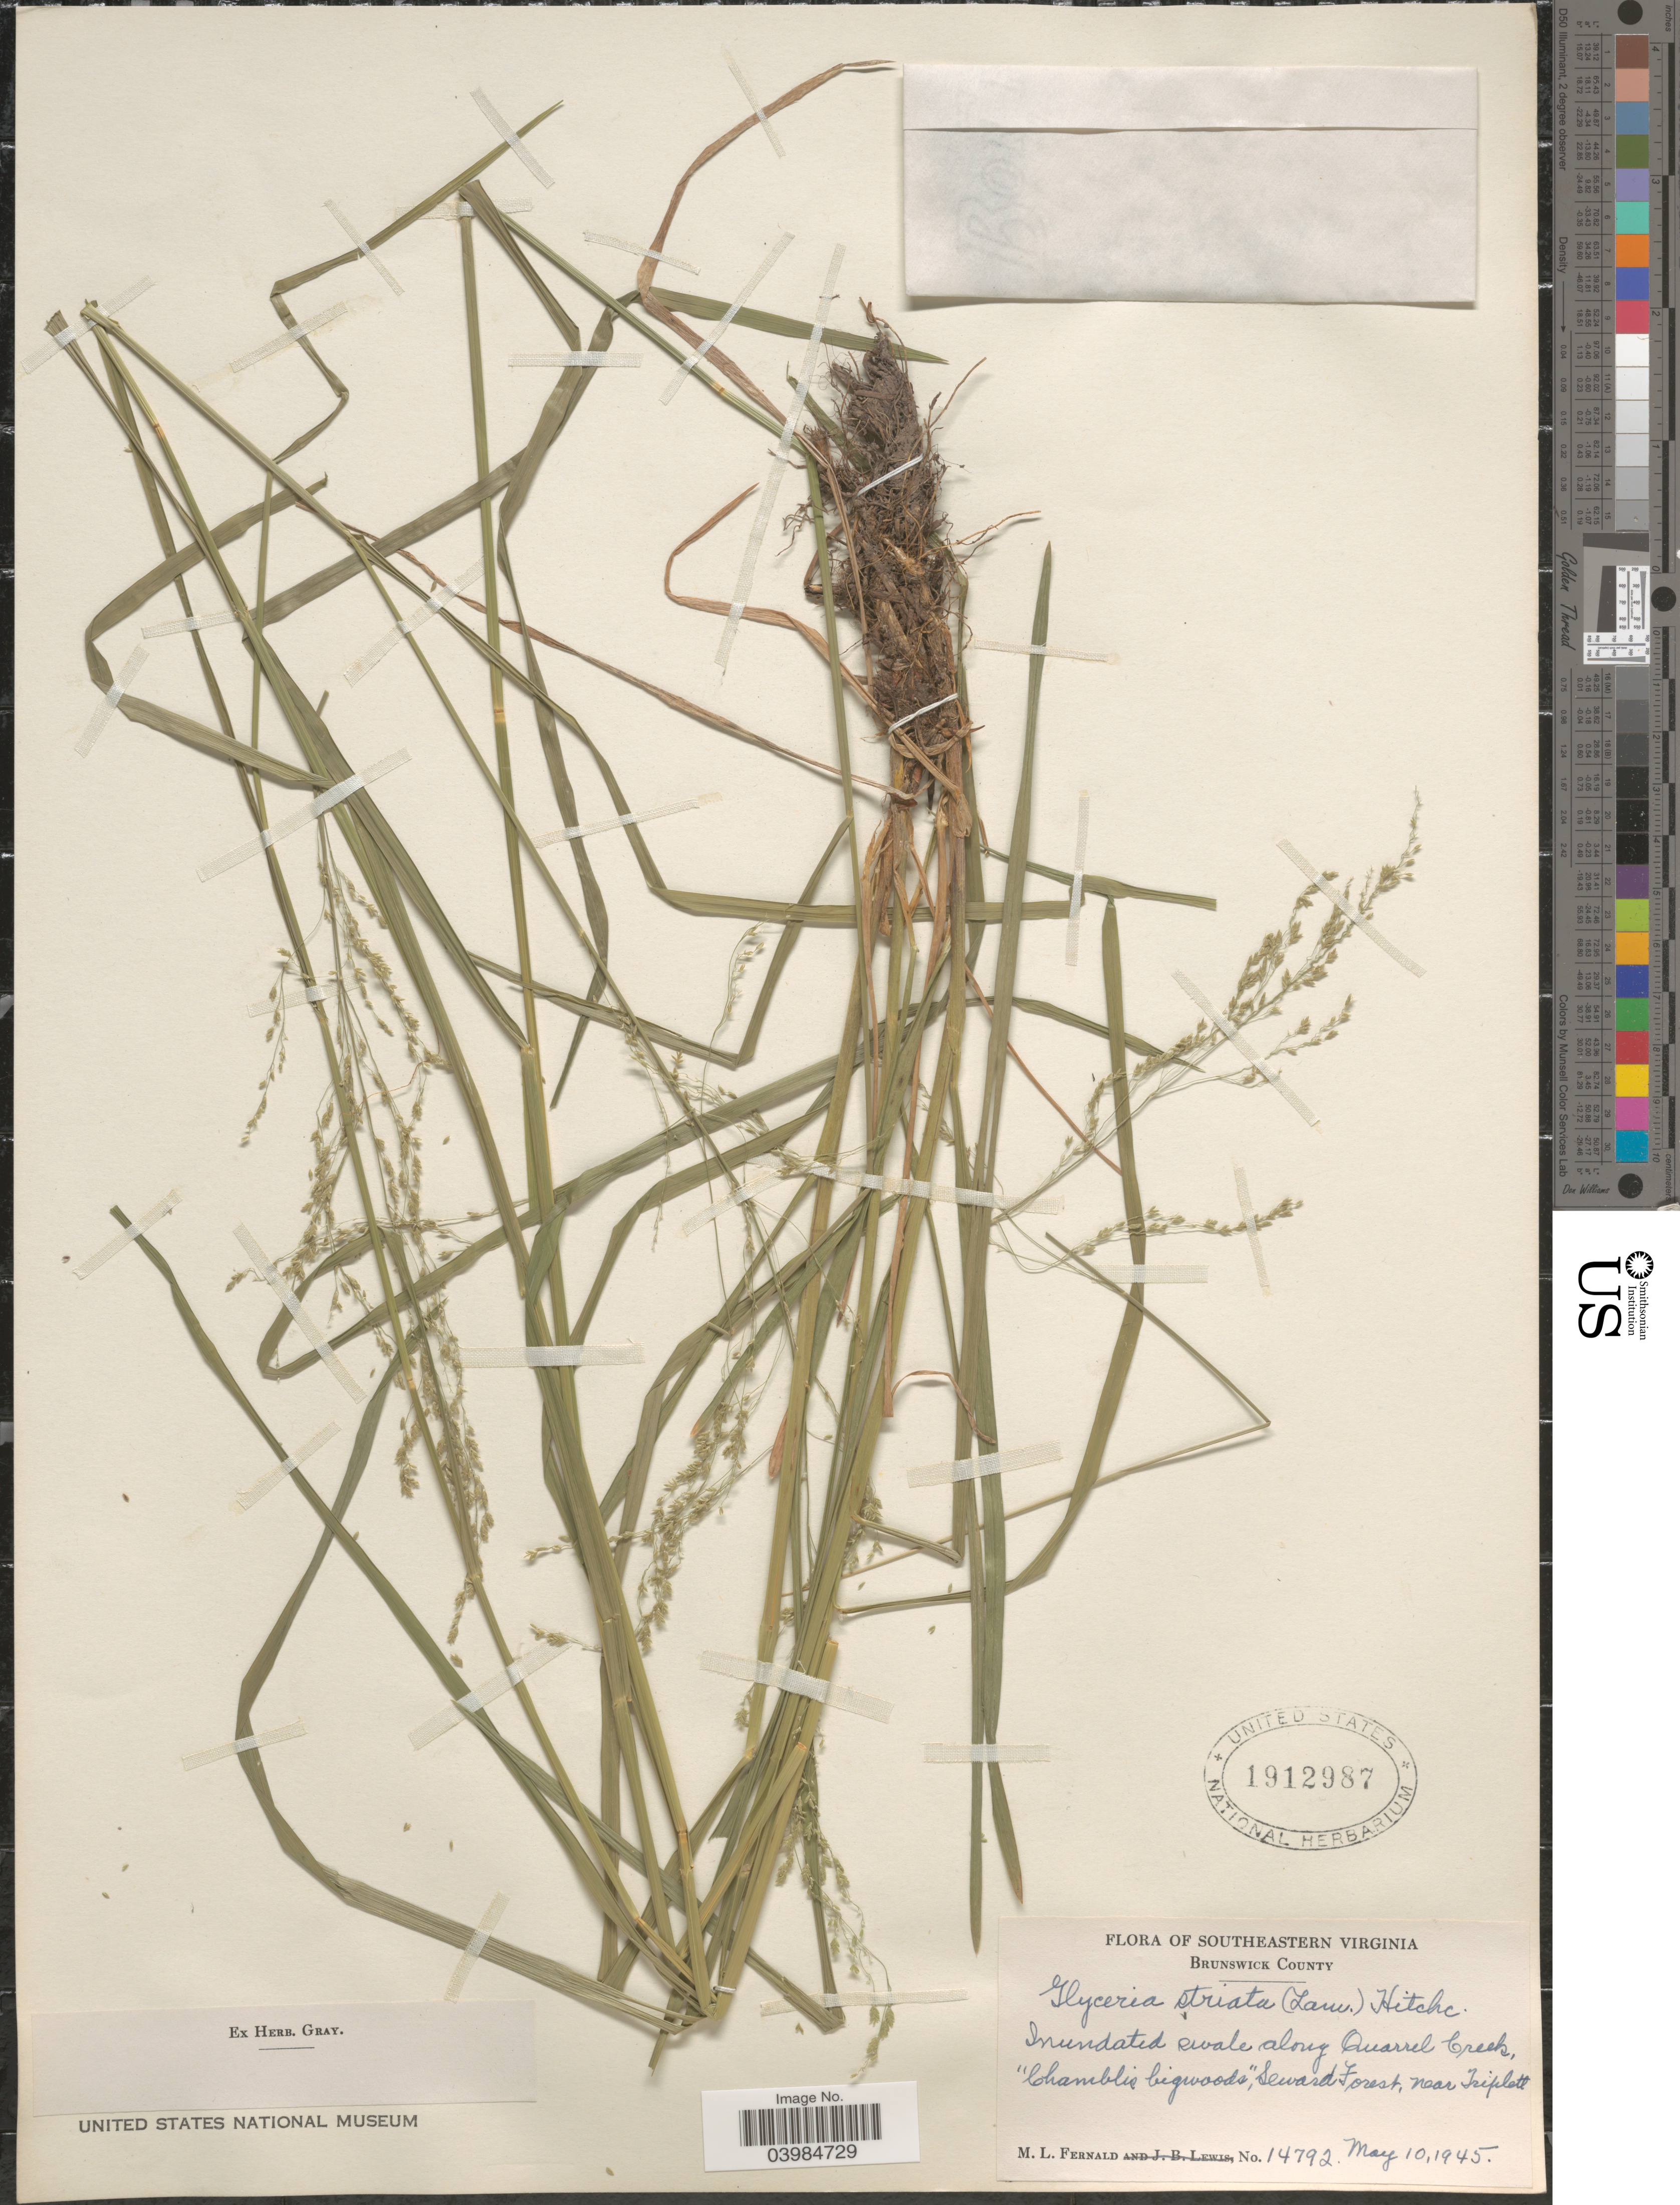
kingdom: Plantae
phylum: Tracheophyta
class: Liliopsida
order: Poales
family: Poaceae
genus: Glyceria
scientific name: Glyceria striata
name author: (Lam.) Hitchc.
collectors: M. L. Fernald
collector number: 14792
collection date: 1945-05-10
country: United States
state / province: Virginia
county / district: Brunswick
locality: Southeastern Virginia. Brunswick County. Inundated swale along Quarrel Creek, "Chamblis bigwoods", Seward Forest, near Triplett.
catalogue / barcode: US 1912987